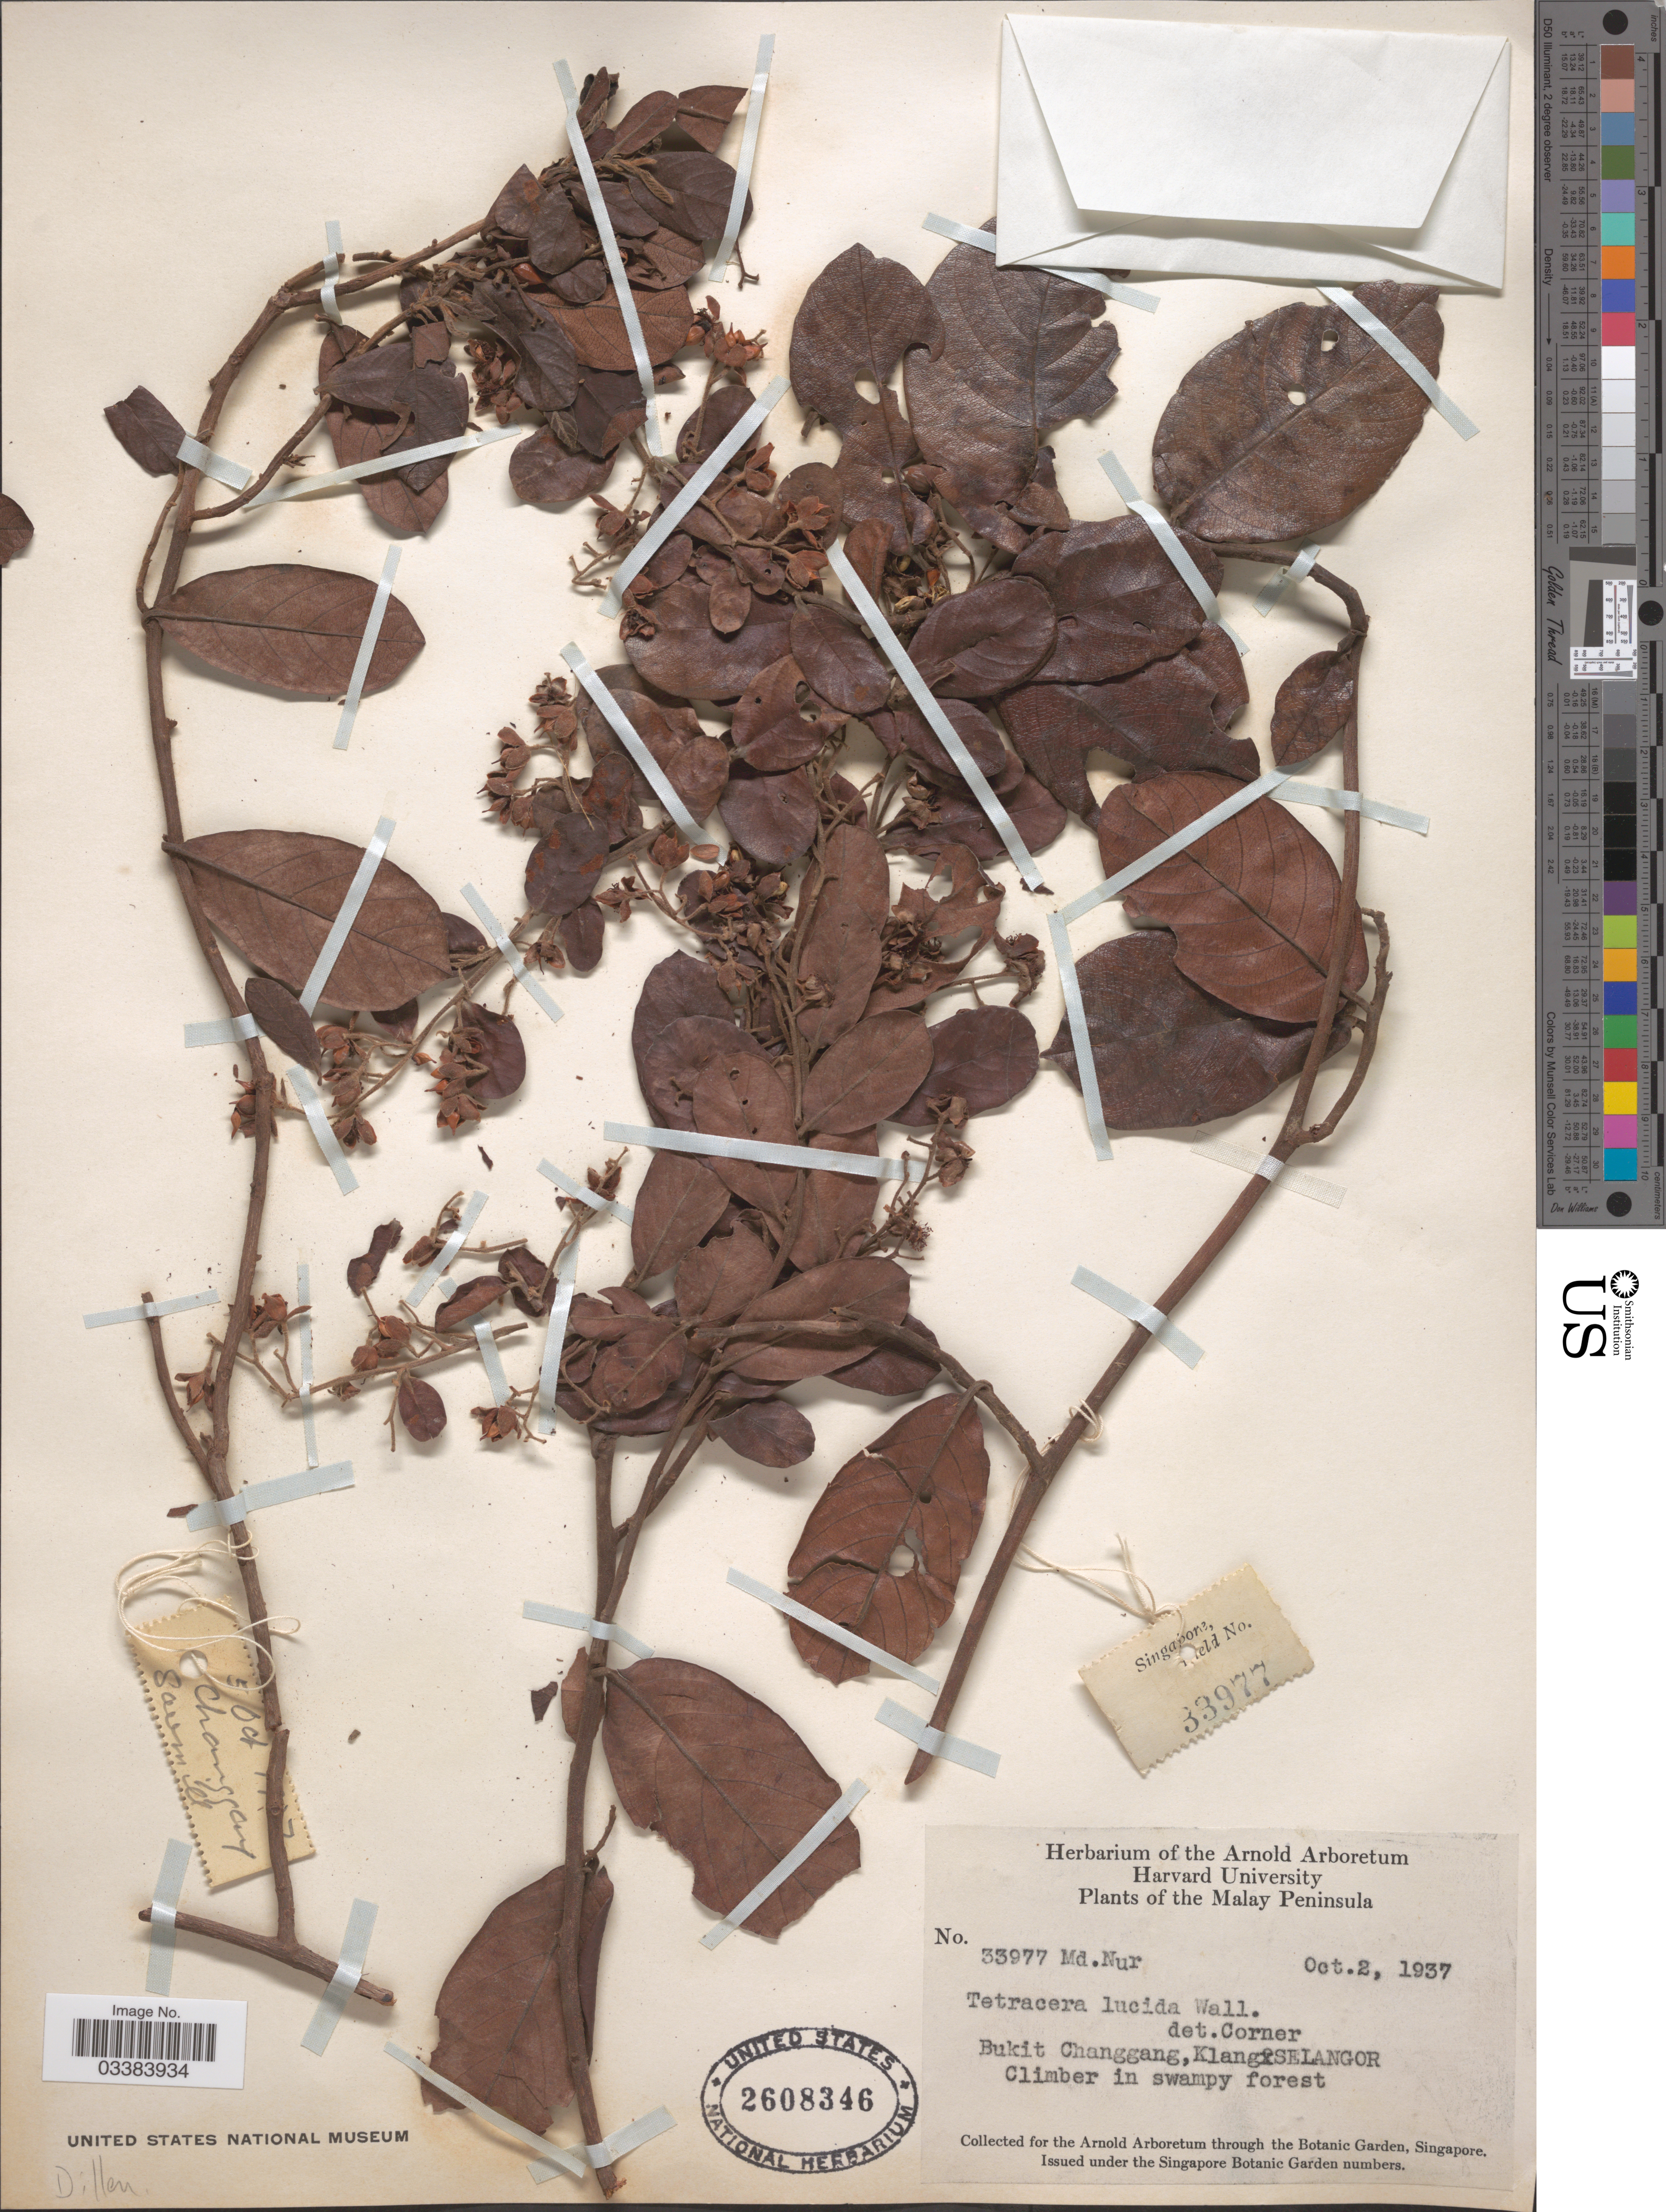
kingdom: Plantae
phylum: Tracheophyta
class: Magnoliopsida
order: Dilleniales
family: Dilleniaceae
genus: Tetracera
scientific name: Tetracera lucida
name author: Wall.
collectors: M. Nur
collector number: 33977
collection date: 1937-10-02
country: Malaysia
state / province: Selangor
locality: Malay Peninsula. Bukit Changgang, Klang.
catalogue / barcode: US 2608346